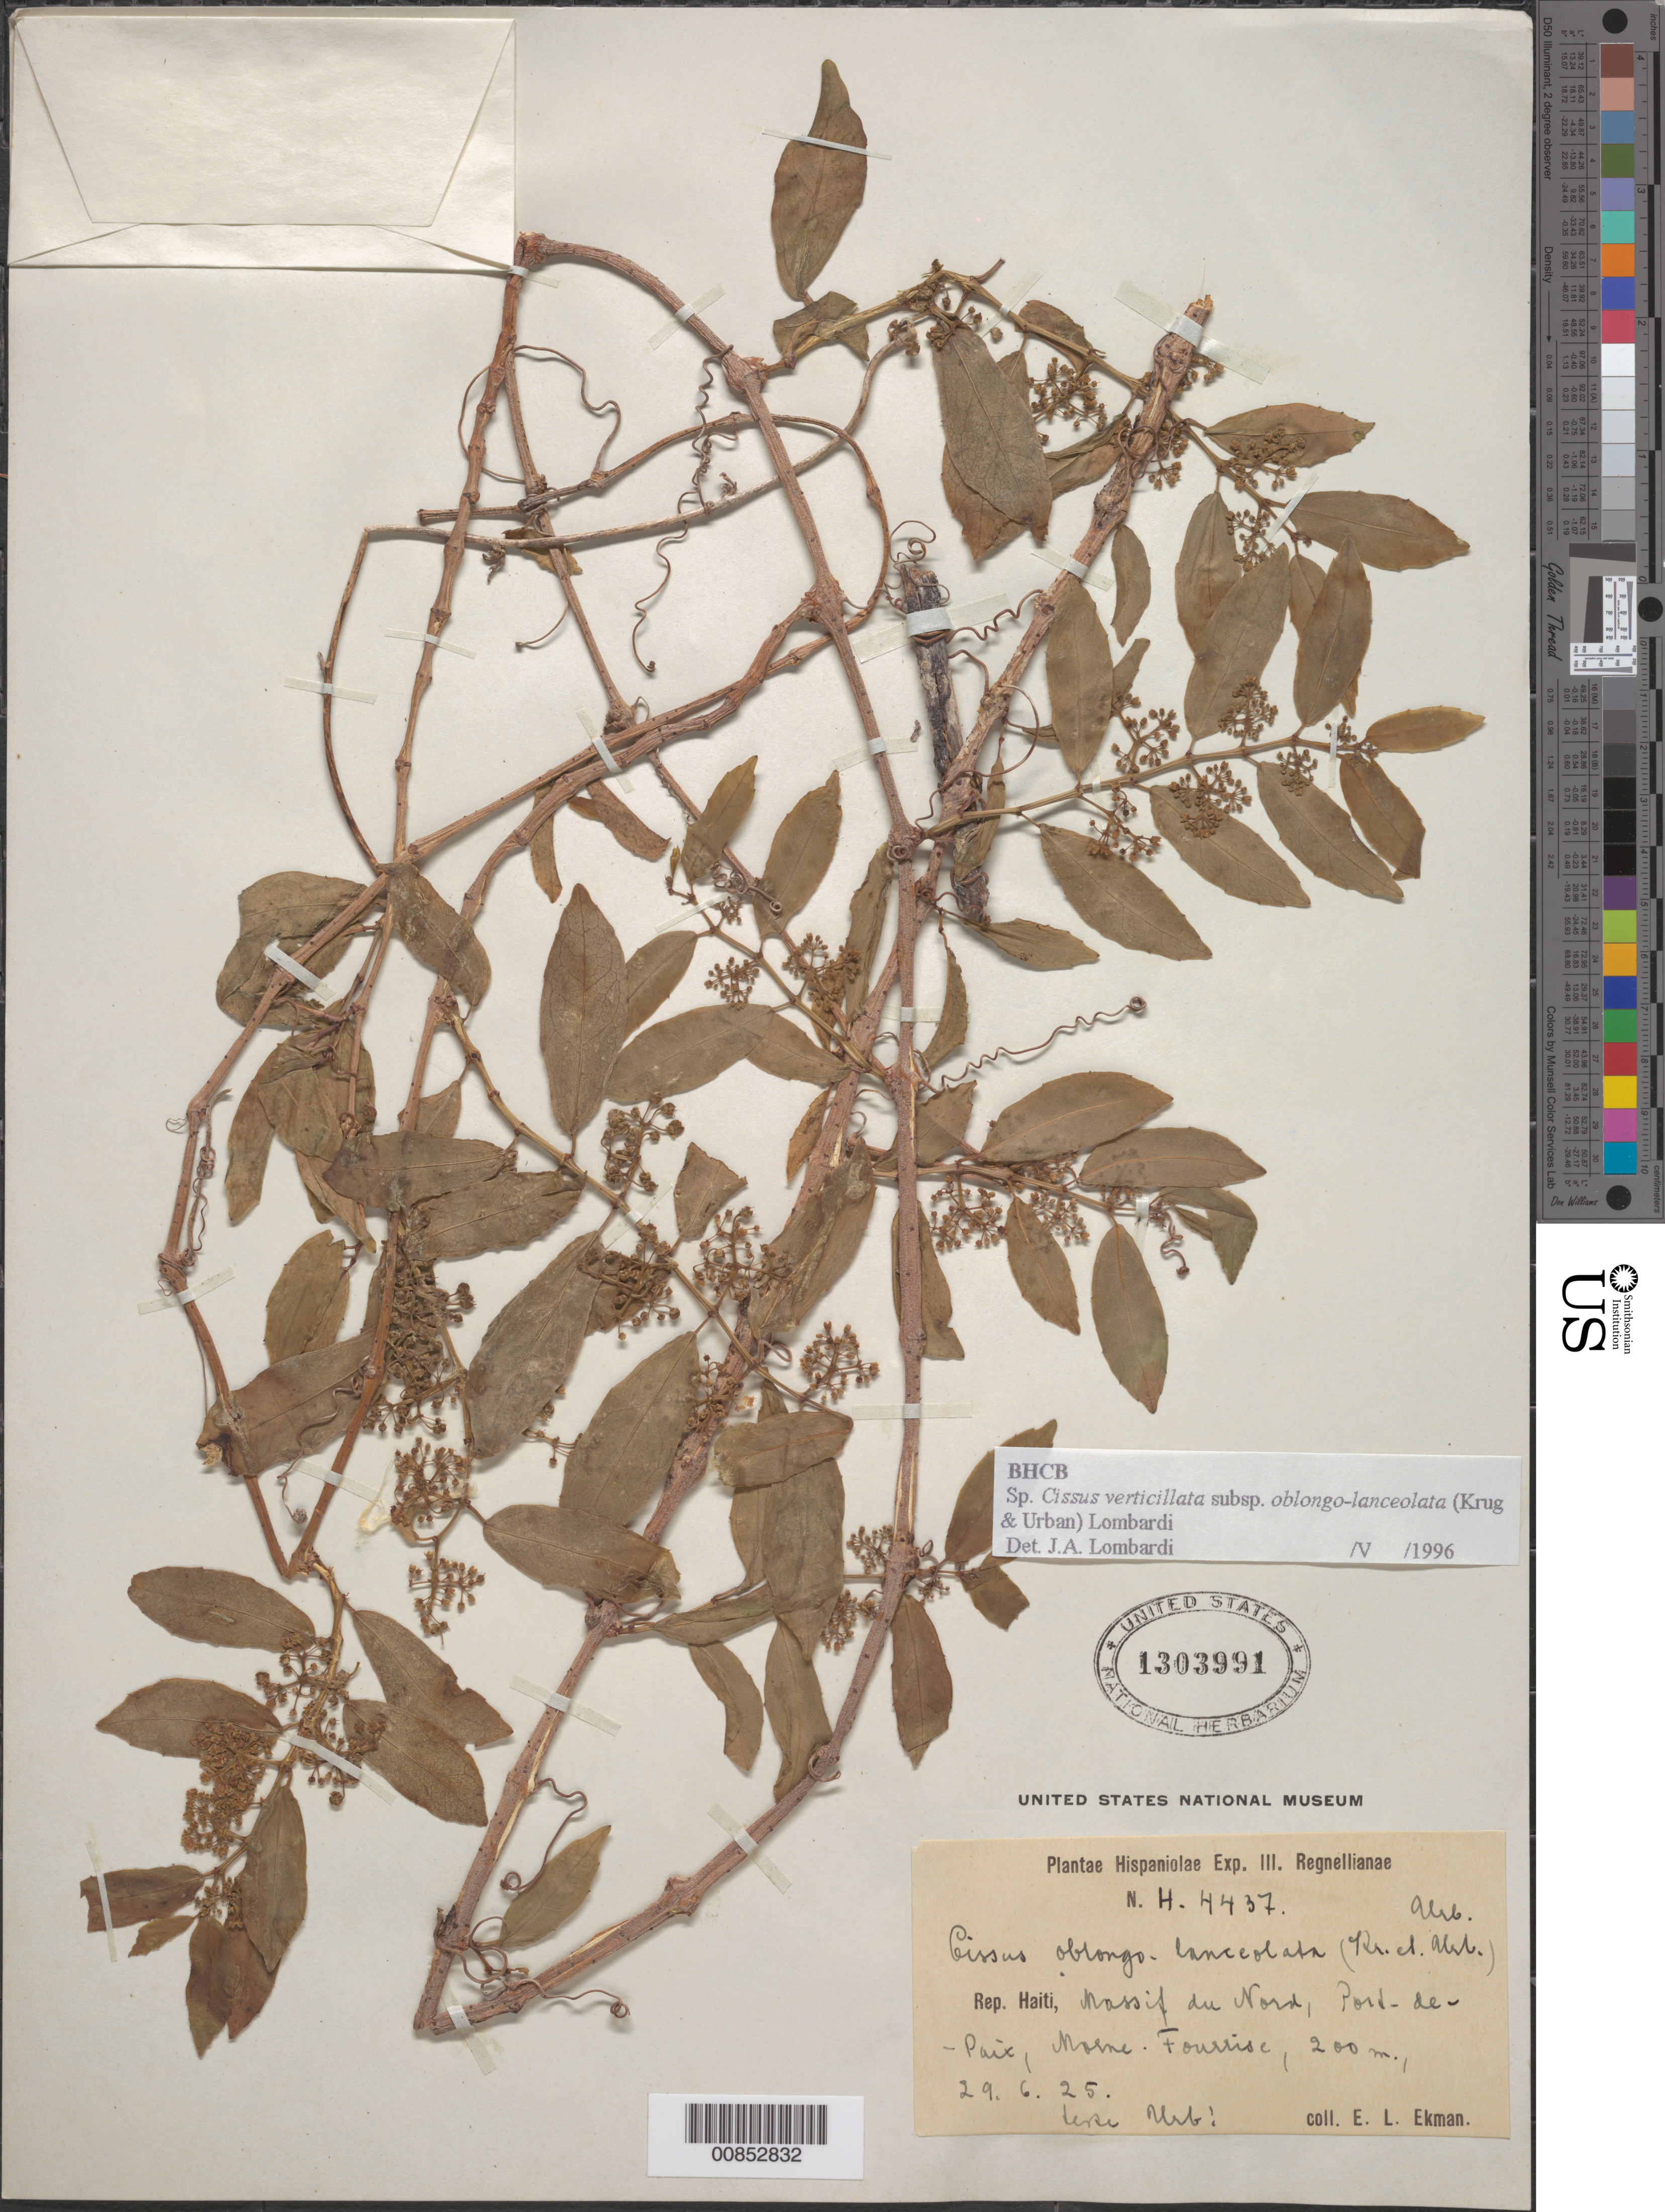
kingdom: Plantae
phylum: Tracheophyta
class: Magnoliopsida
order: Vitales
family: Vitaceae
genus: Cissus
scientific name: Cissus verticillata subsp. oblongolanceolata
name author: (Krug & Urb.) Lombardi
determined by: Lombardi, Julio A.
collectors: E. L. Ekman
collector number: H 4437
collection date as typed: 29 Jun 1925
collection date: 1925-06-29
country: Haiti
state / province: Nord-Ouest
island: Hispaniola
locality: Massif du Nord, Port-de-Paix, Morne Fourrise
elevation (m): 200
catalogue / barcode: US 1303991